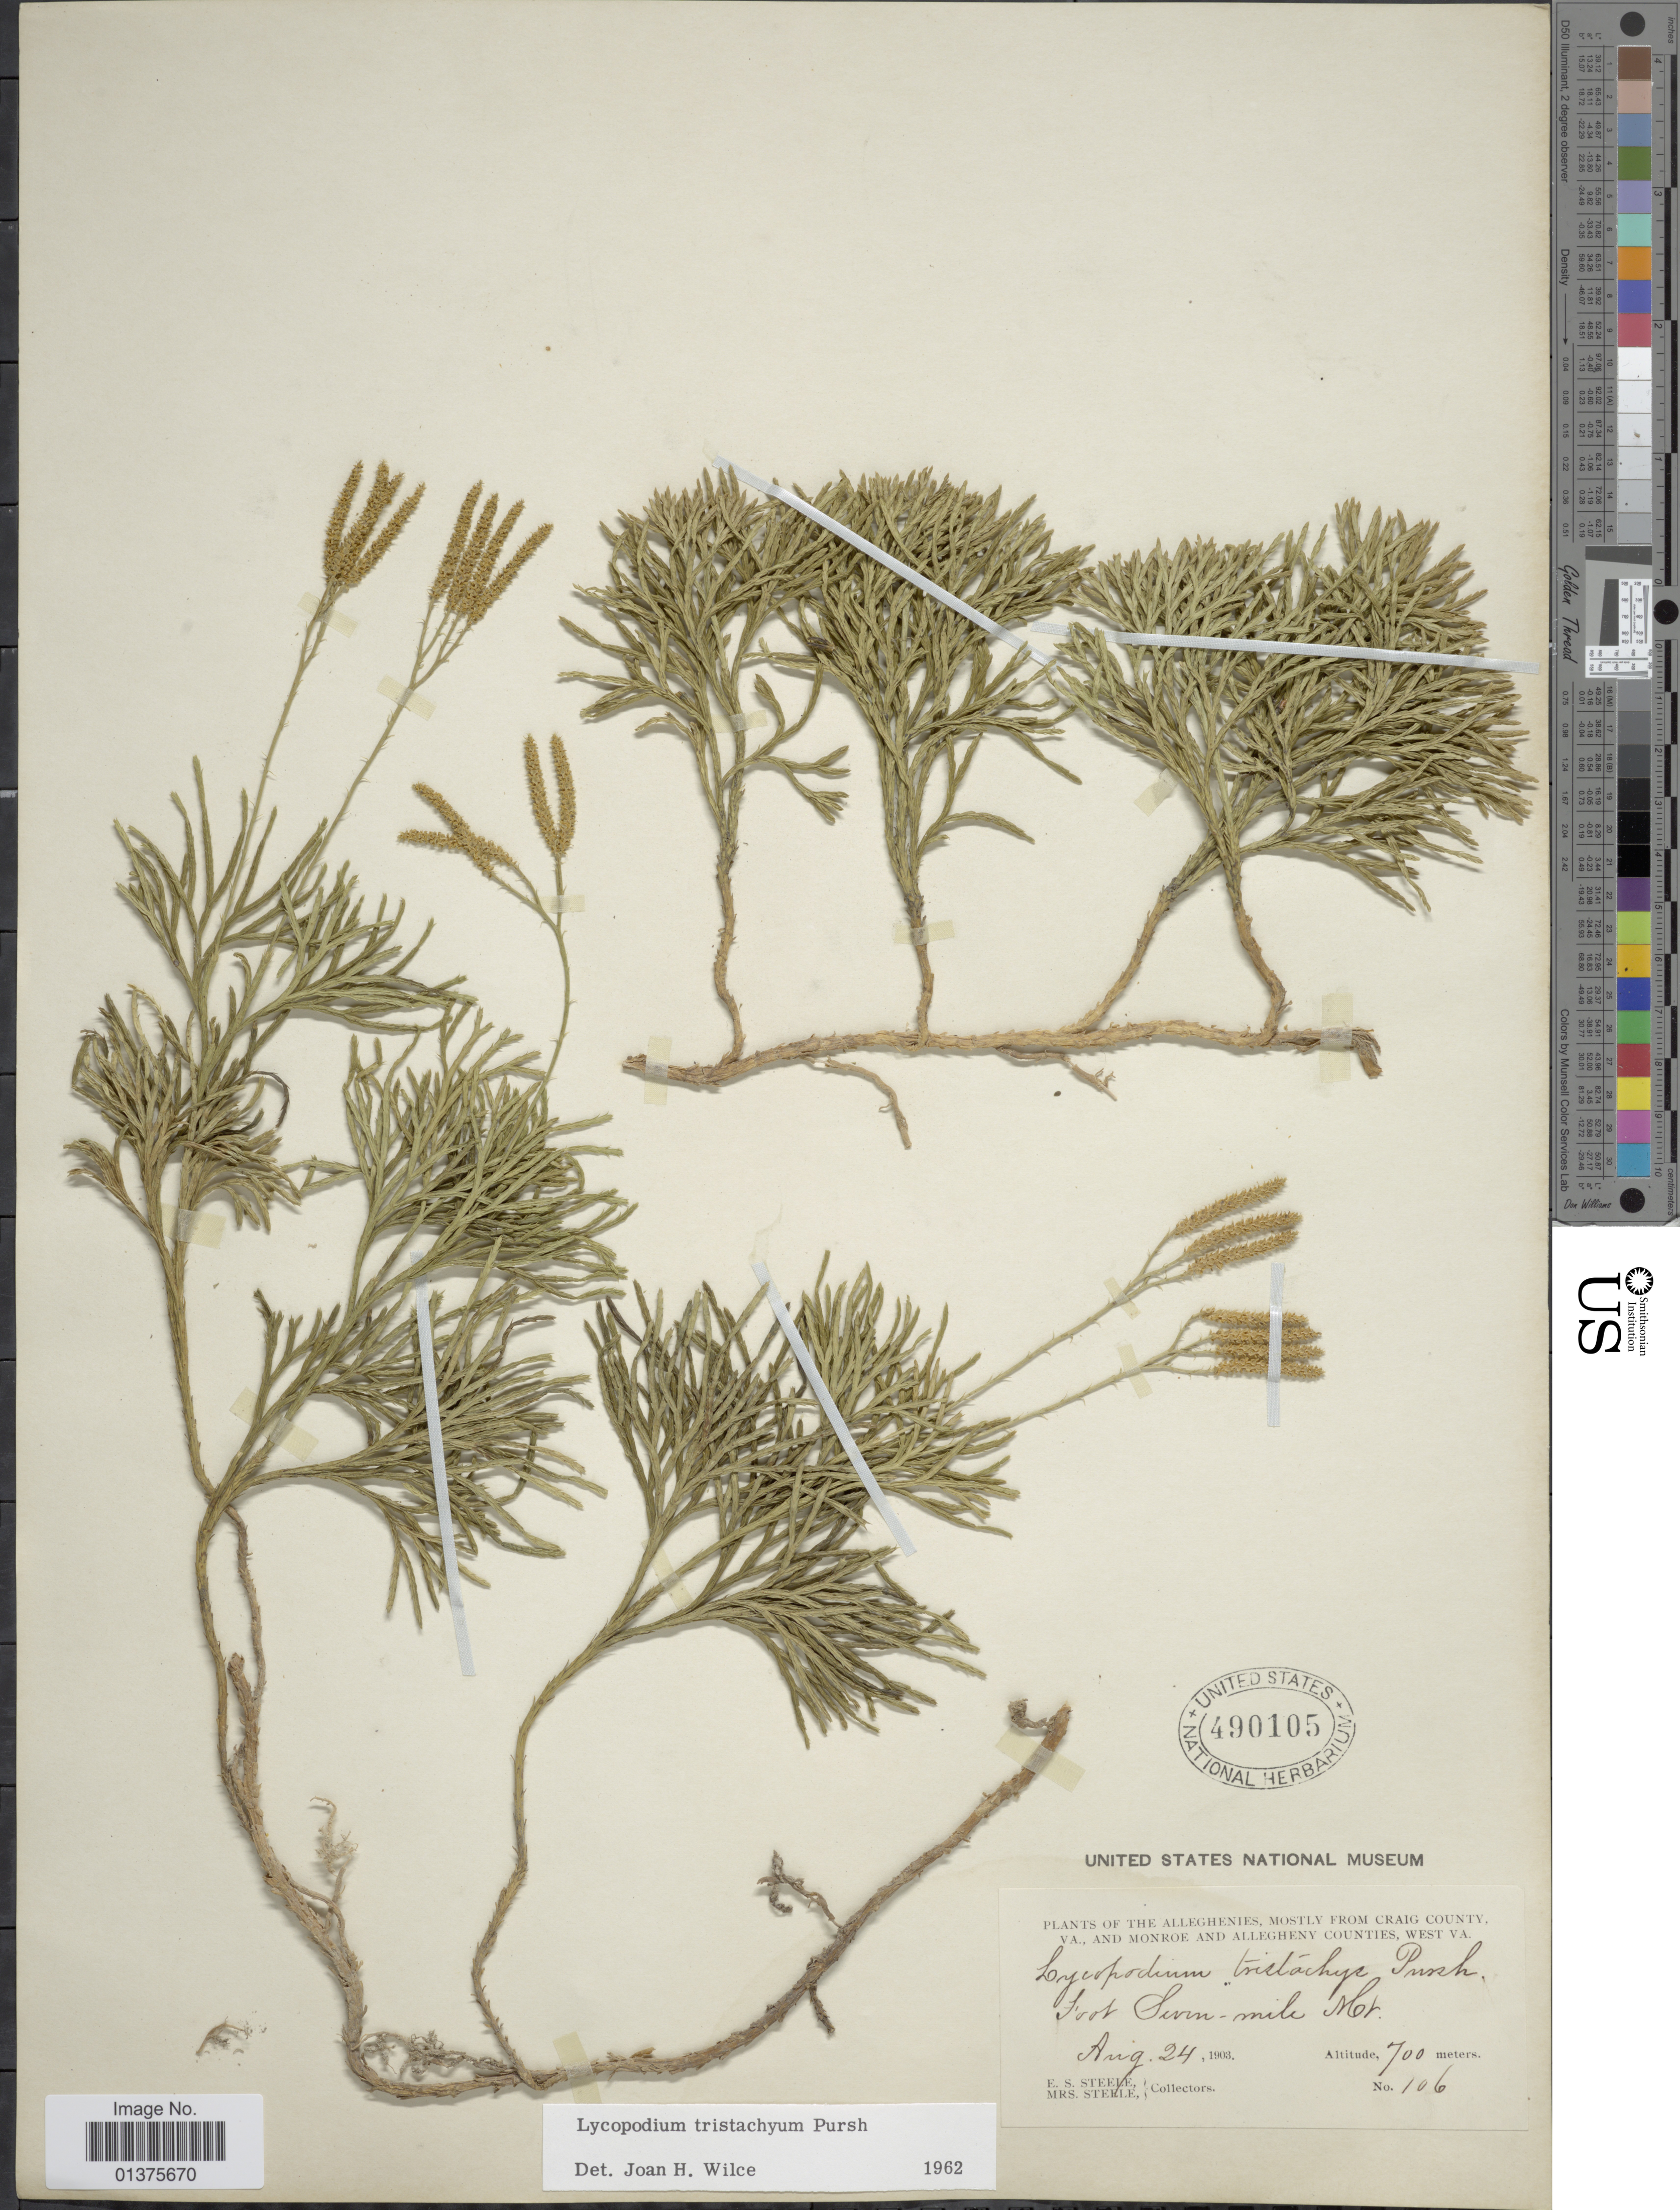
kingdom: Plantae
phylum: Tracheophyta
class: Lycopodiopsida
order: Lycopodiales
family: Lycopodiaceae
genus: Diphasiastrum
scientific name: Diphasiastrum tristachyum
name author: (Pursh) Holub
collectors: E. Steele & Mrs. E. S. Steele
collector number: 106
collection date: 1903-08-24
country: United States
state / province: West Virginia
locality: Alleghenies, mostly Craig mountain VA, Monroe and Allegheny counties, Foot Seven-mile Mt.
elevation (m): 700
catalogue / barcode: US 490105